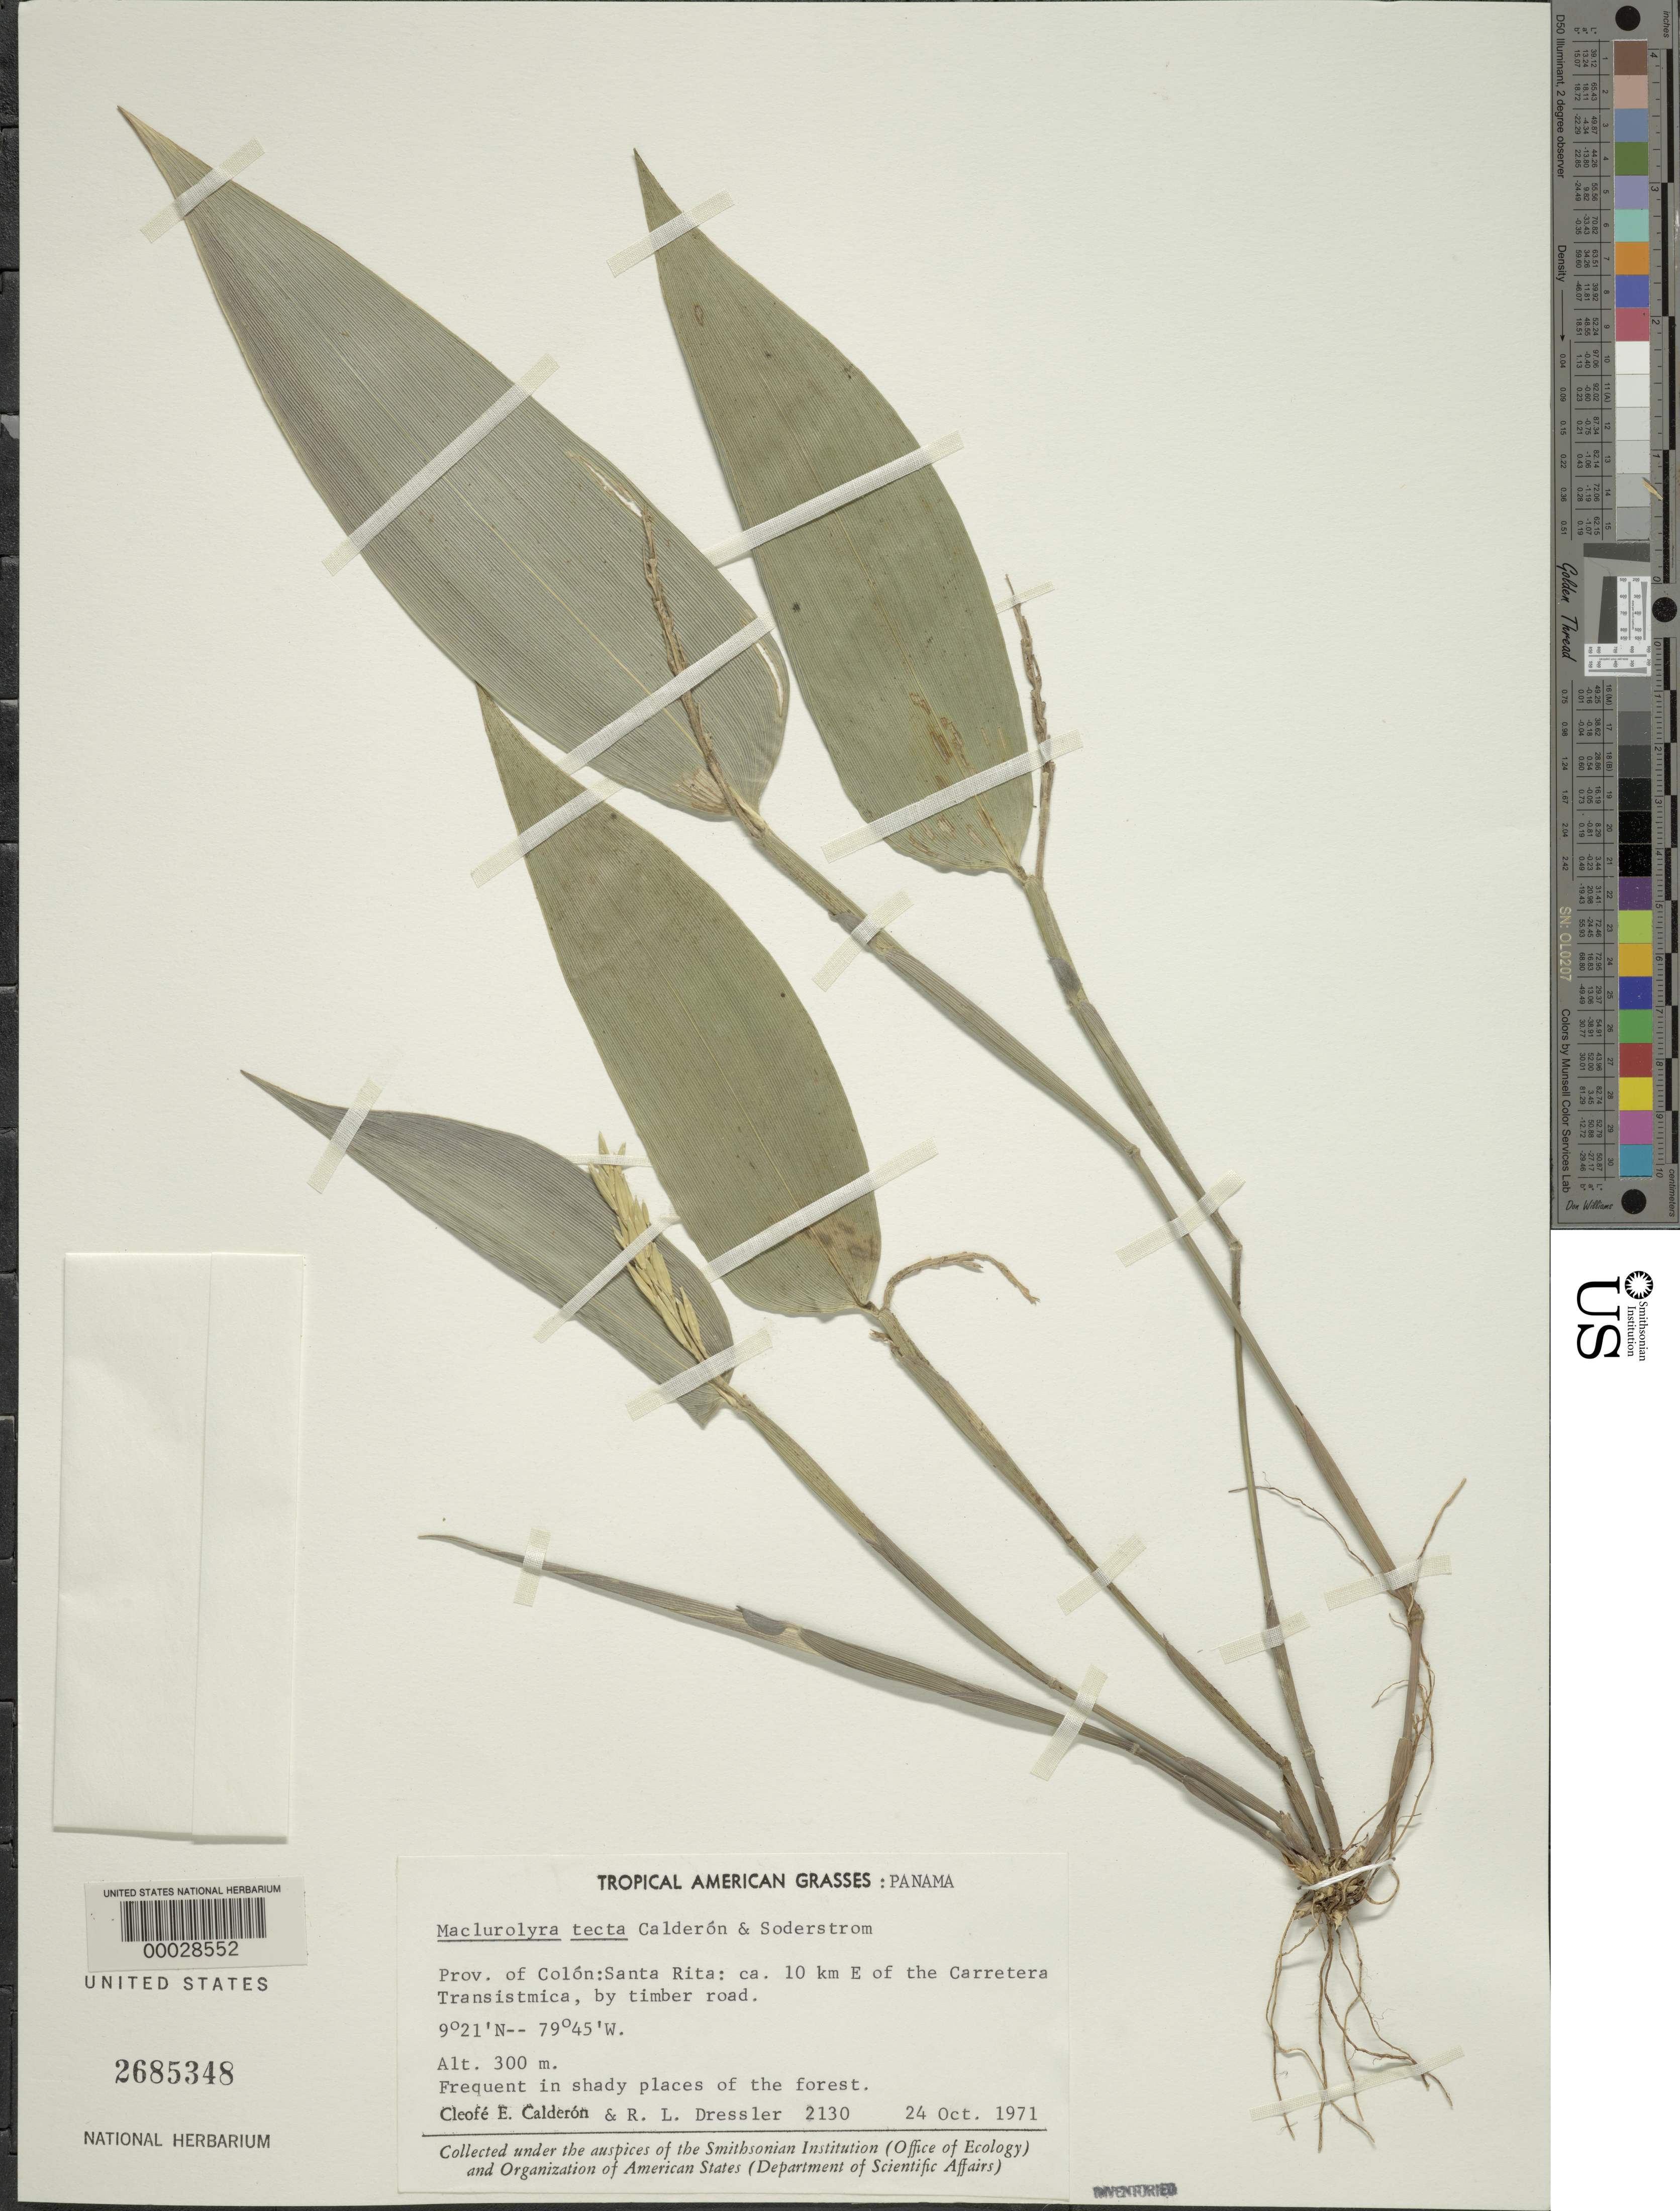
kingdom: Plantae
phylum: Tracheophyta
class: Liliopsida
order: Poales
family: Poaceae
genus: Leptaspis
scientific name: Leptaspis zeylanica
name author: Nees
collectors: C. E. Calderón & R. Dressler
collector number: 2130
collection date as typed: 24 Oct 1971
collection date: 1971-10-24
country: Panama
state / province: Colón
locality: Santa Rita, Carretera Trans-Istmica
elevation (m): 300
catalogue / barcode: US 2685348